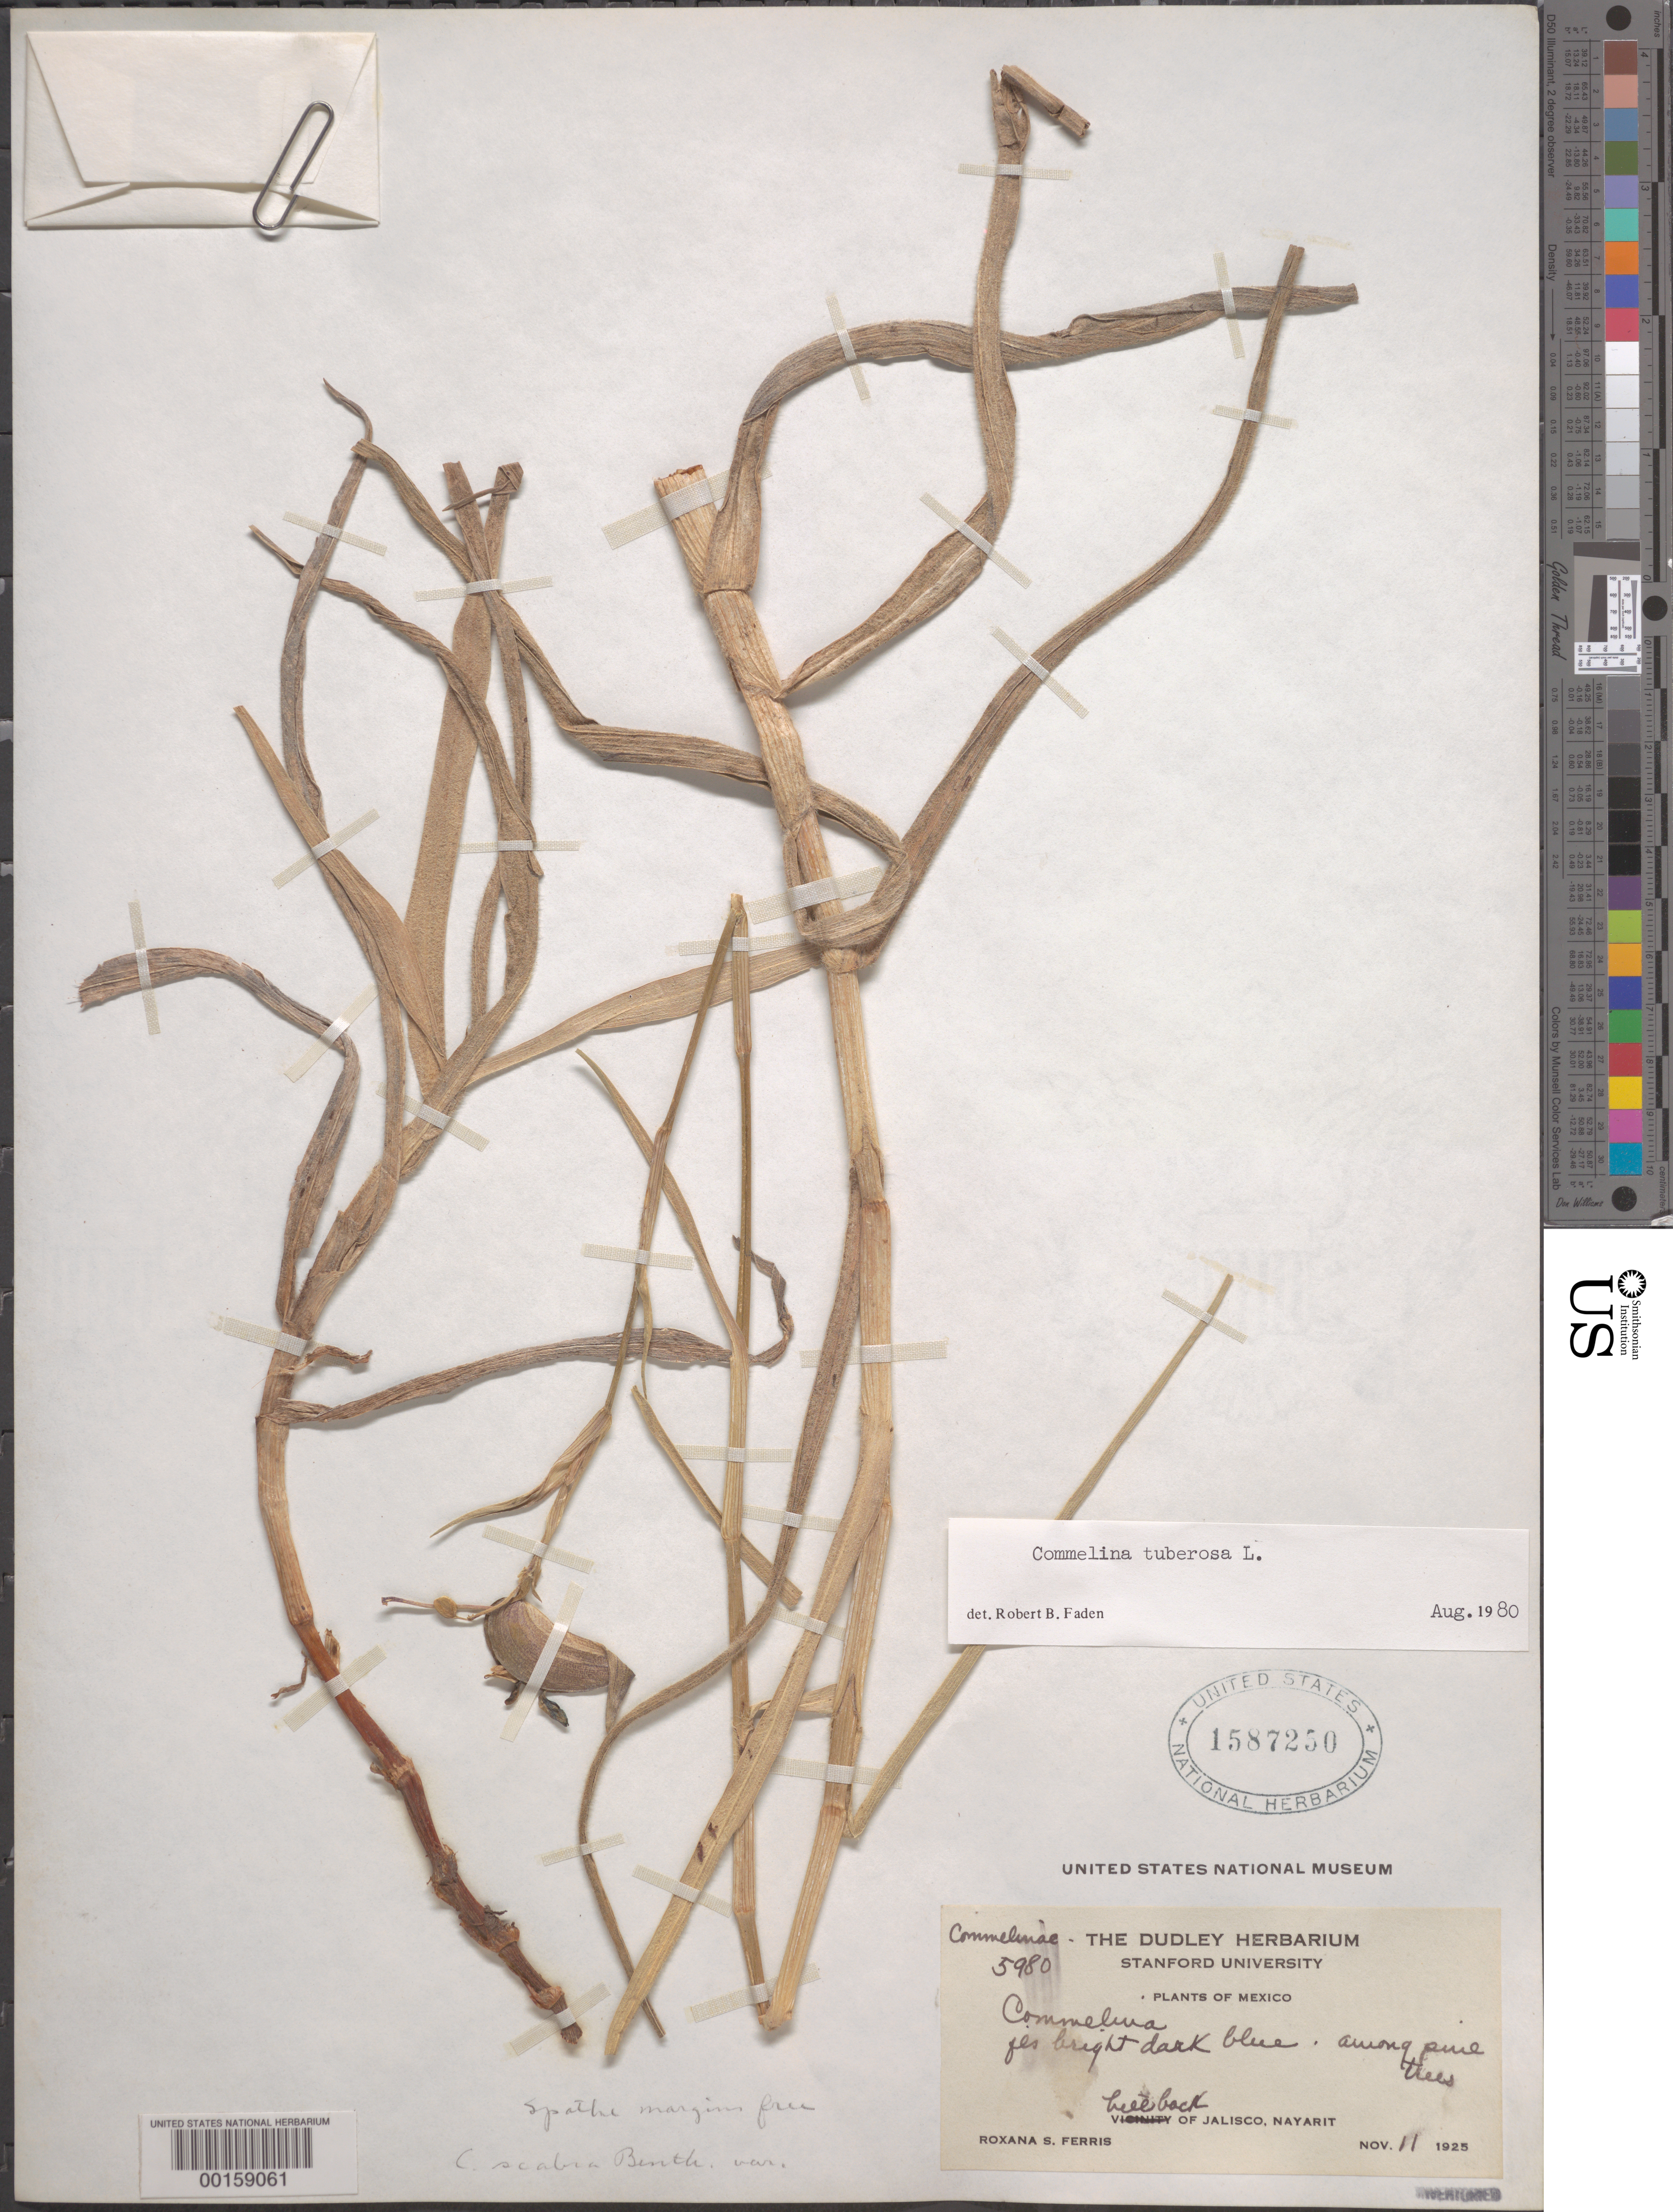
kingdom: Plantae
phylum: Tracheophyta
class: Liliopsida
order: Commelinales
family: Commelinaceae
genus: Commelina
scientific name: Commelina tuberosa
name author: L.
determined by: Faden, Robert B., (US), Smithsonian Institution - National Museum of Natural History (UNITED STATES)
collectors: R. S. Ferris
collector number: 5980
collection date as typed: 11 Nov 1925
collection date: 1925-11-11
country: Mexico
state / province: Nayarit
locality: Jalisco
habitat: Hill back; among pine trees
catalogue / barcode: US 1587250